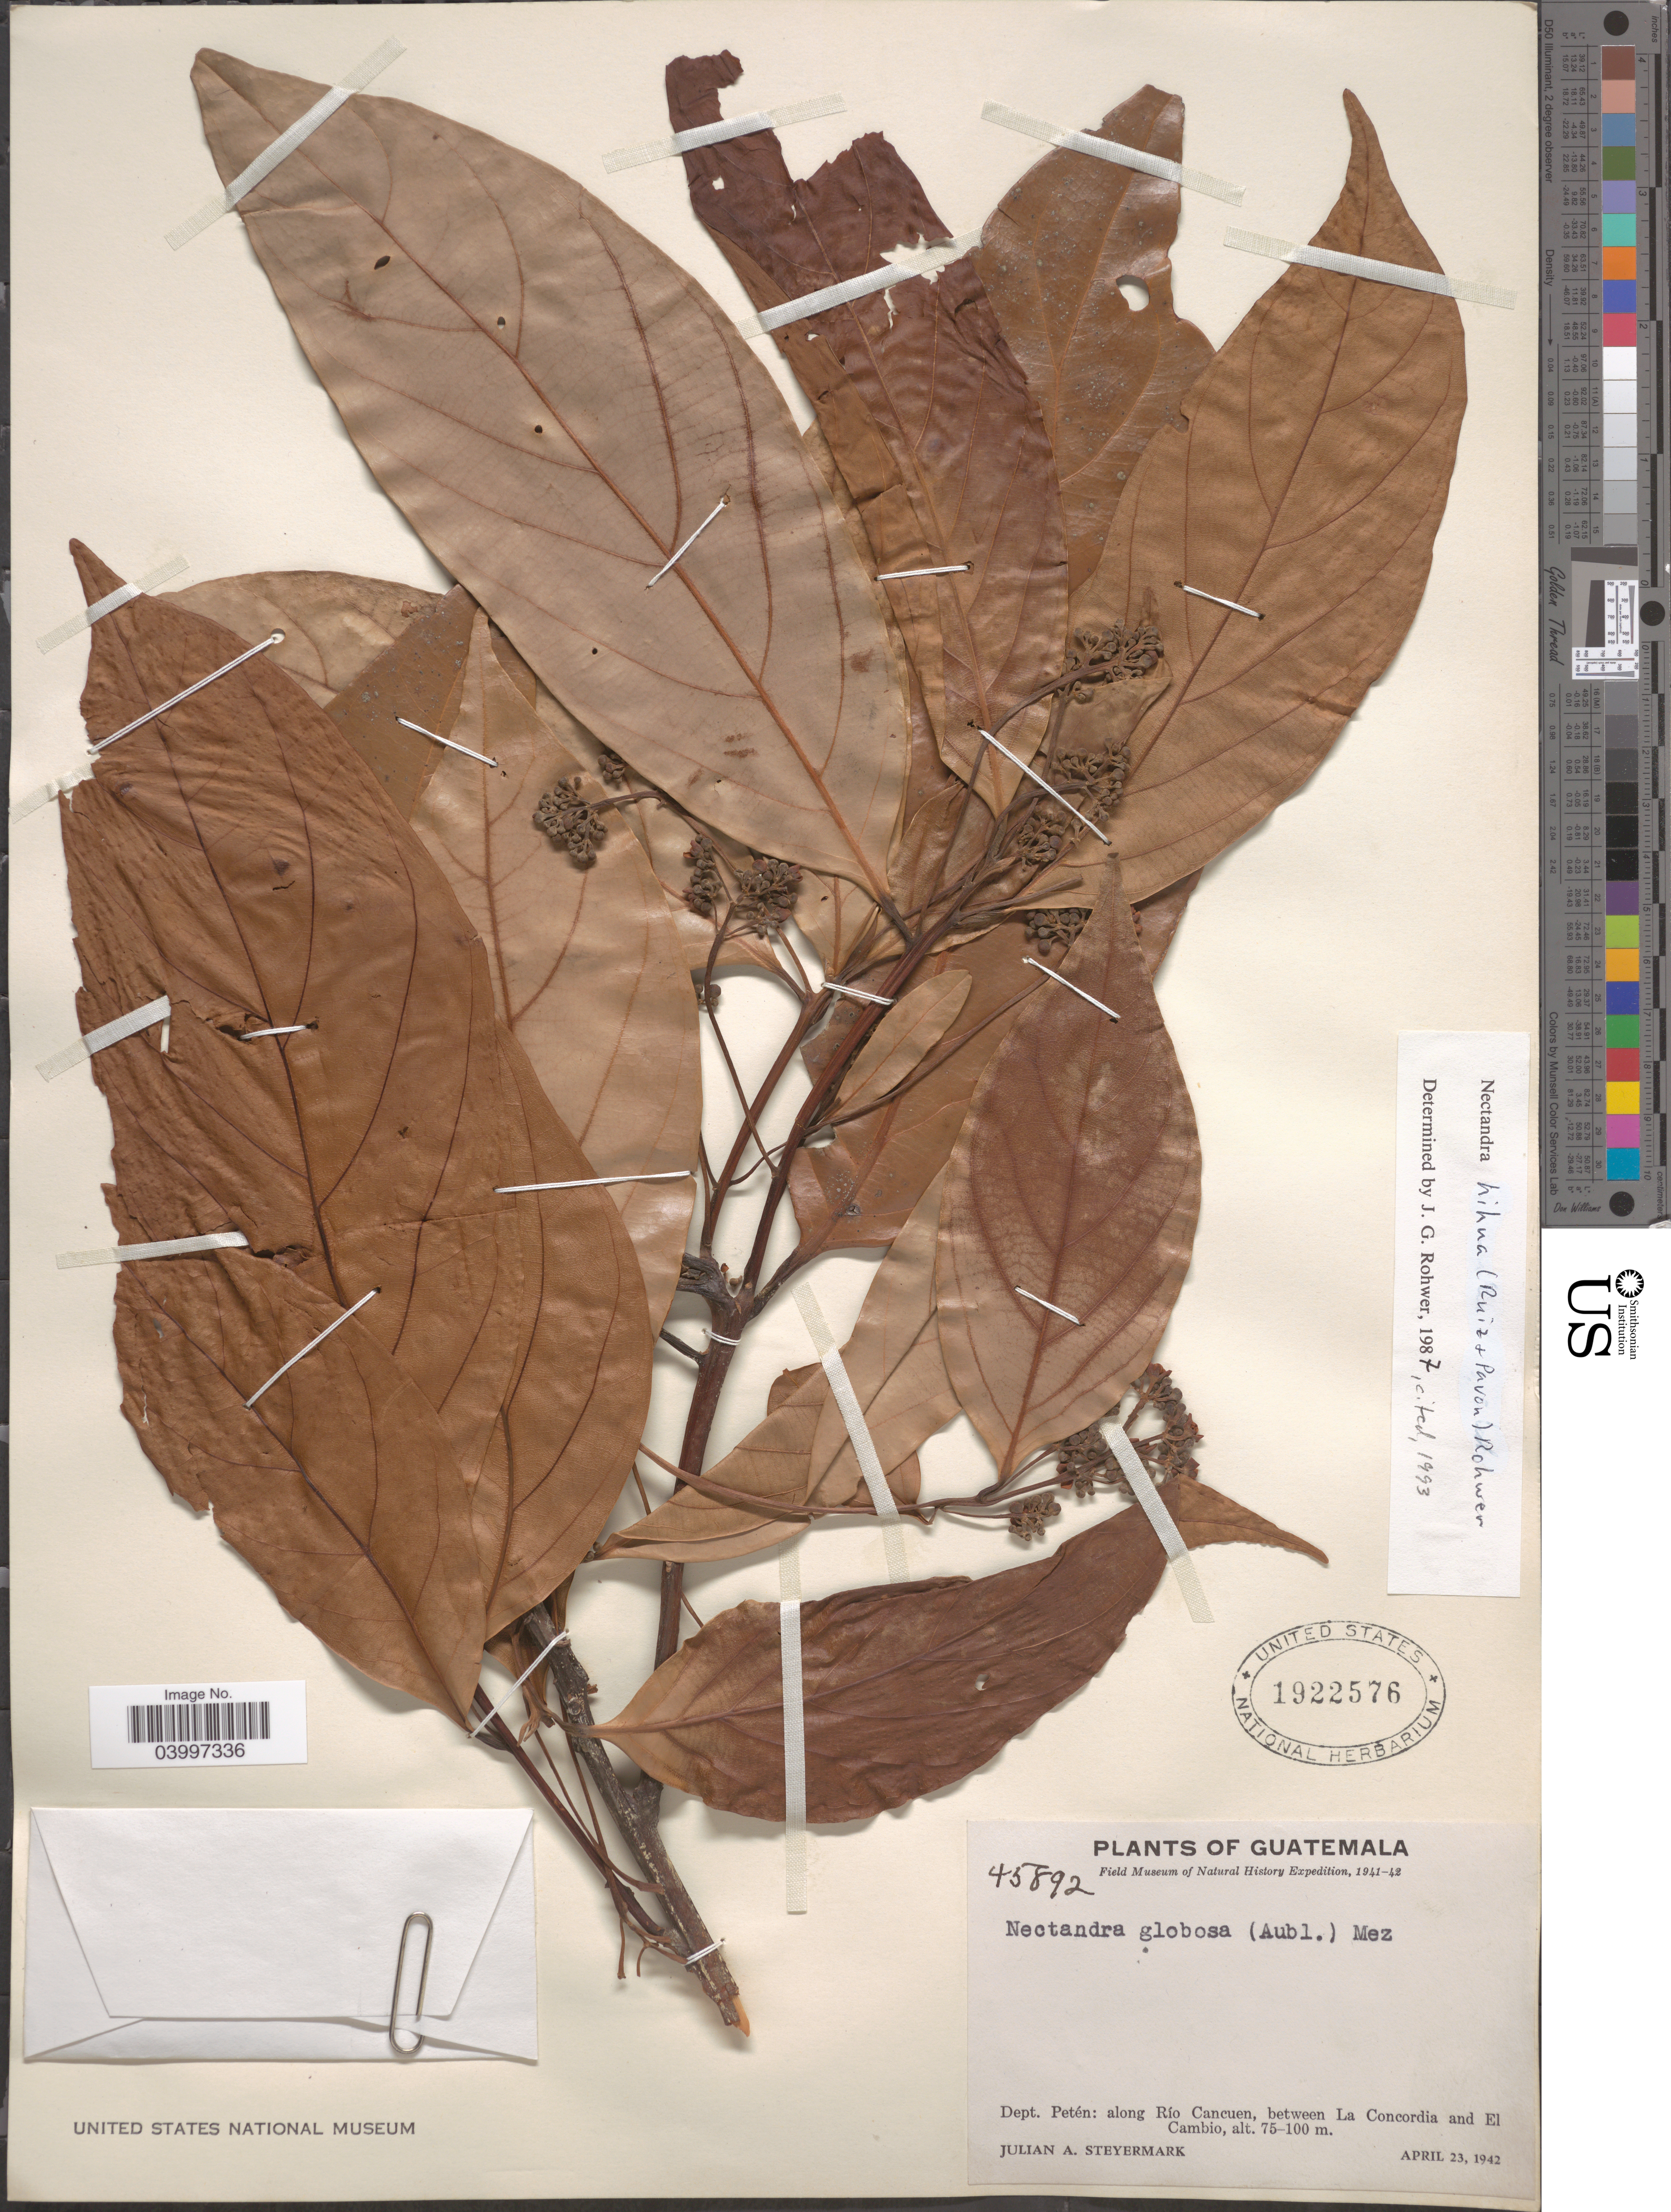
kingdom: Plantae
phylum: Tracheophyta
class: Magnoliopsida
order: Laurales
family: Lauraceae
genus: Nectandra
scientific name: Nectandra hihua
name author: (Ruiz & Pav.) Rohwer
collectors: J. Steyermark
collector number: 45892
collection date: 1942-04-23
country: Guatemala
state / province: El Peten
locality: Dept. Petén: along Río Cancuen, between La Concordia and El Cambio.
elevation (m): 75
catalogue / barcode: US 1922576